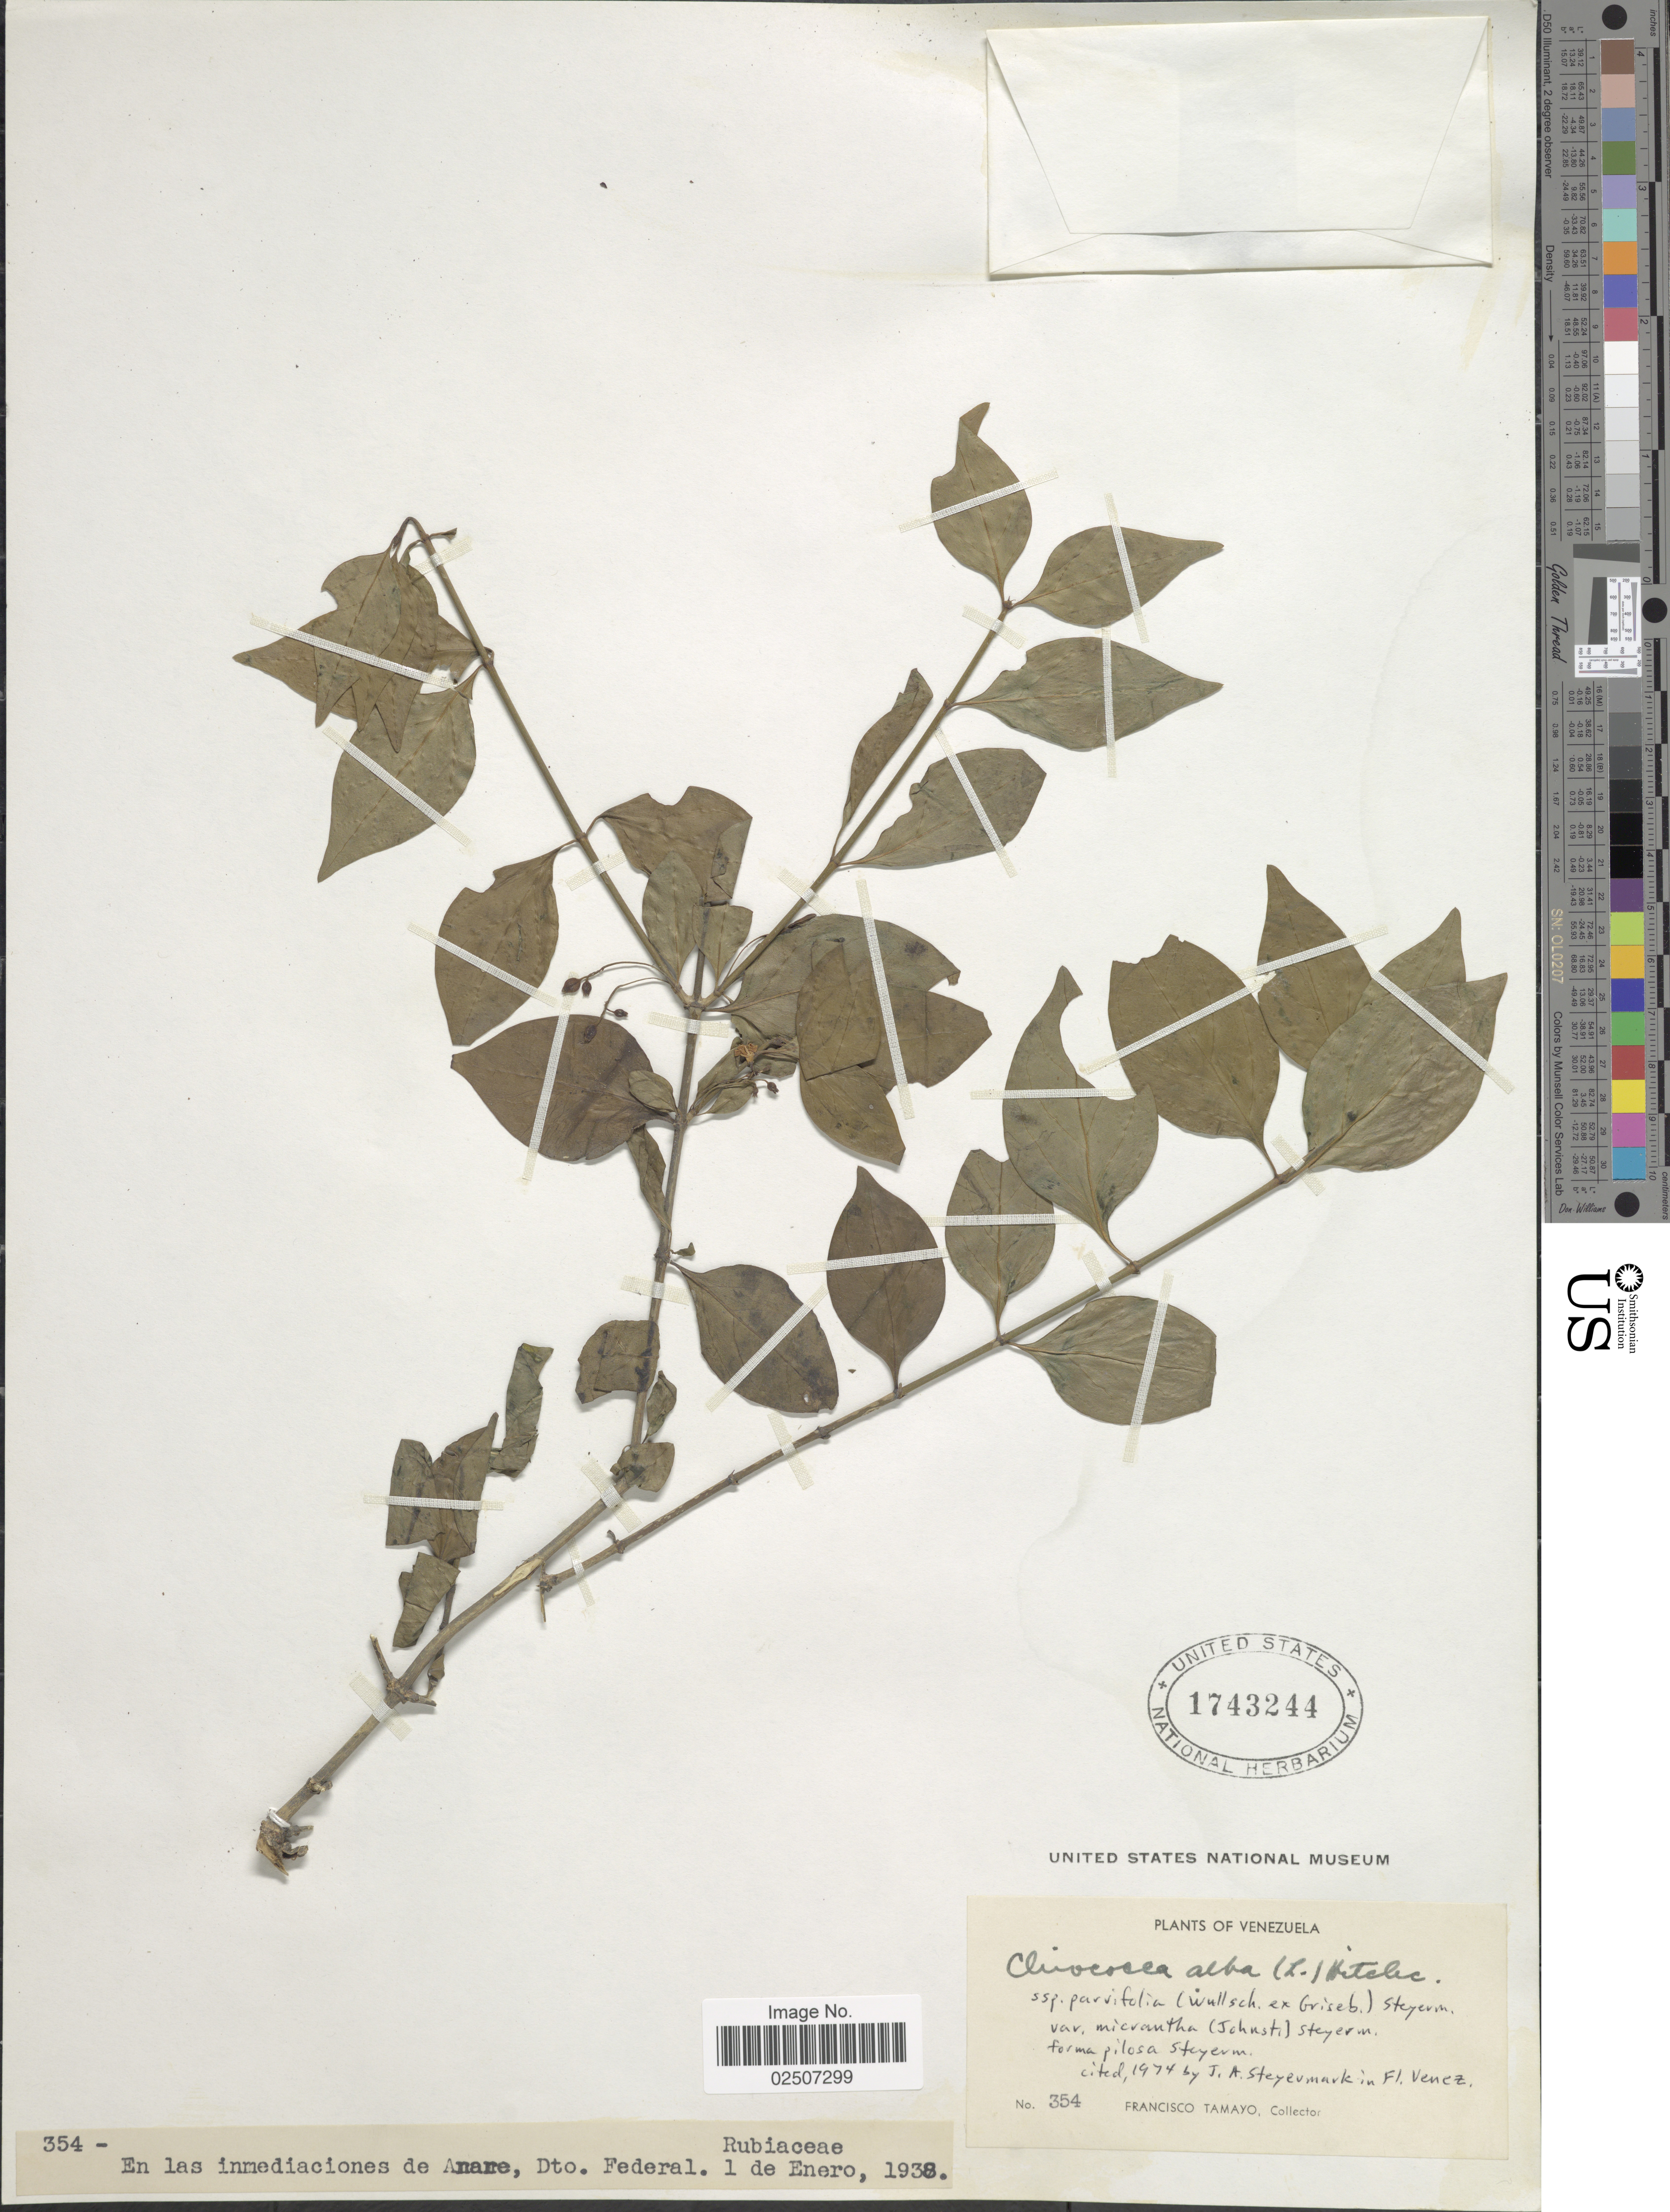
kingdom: Plantae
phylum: Tracheophyta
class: Magnoliopsida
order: Gentianales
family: Rubiaceae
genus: Chiococca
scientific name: Chiococca alba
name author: (L.) Hitchc.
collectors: F. Tamayo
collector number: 354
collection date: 1938-01-01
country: Venezuela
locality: En las inmediaciones de Anare, Dto. Federal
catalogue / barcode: US 1743244